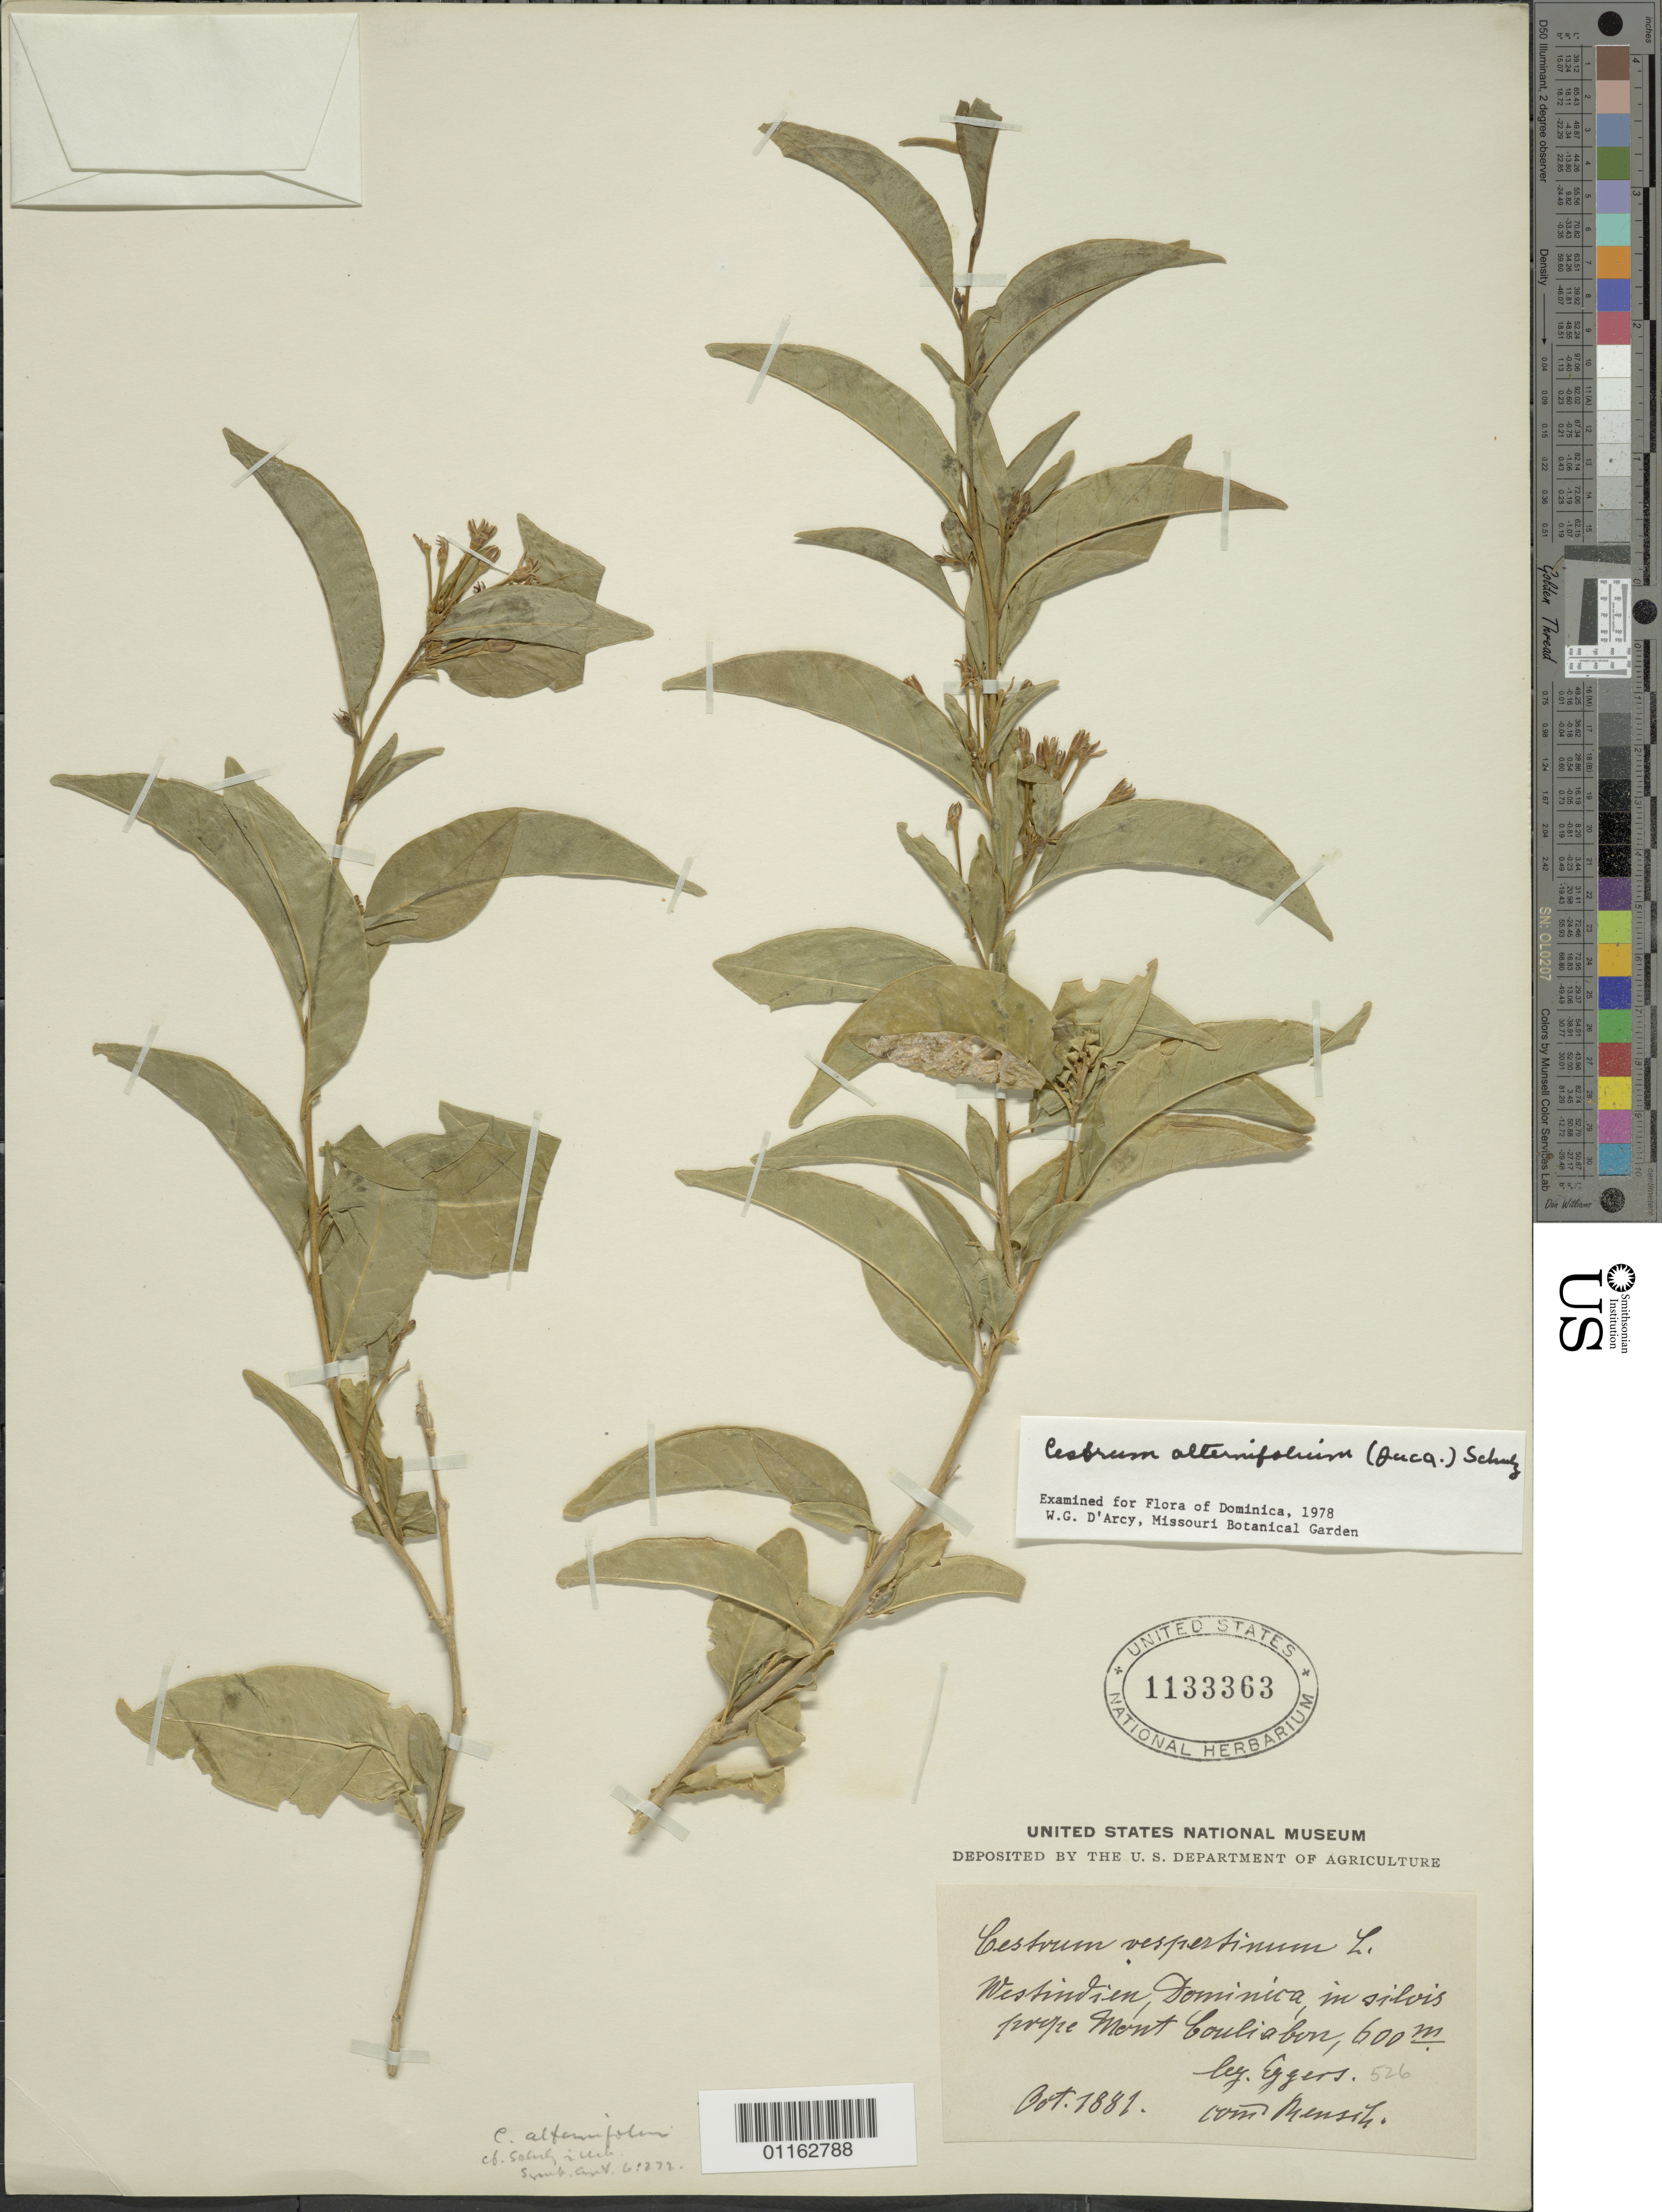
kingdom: Plantae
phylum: Tracheophyta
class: Magnoliopsida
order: Solanales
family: Solanaceae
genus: Cestrum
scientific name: Cestrum alternifolium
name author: (Jacq.) O.E. Schulz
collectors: -. Eggers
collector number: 526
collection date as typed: Oct 1881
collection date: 1881-10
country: Dominica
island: Dominica I.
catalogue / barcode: US 1133363